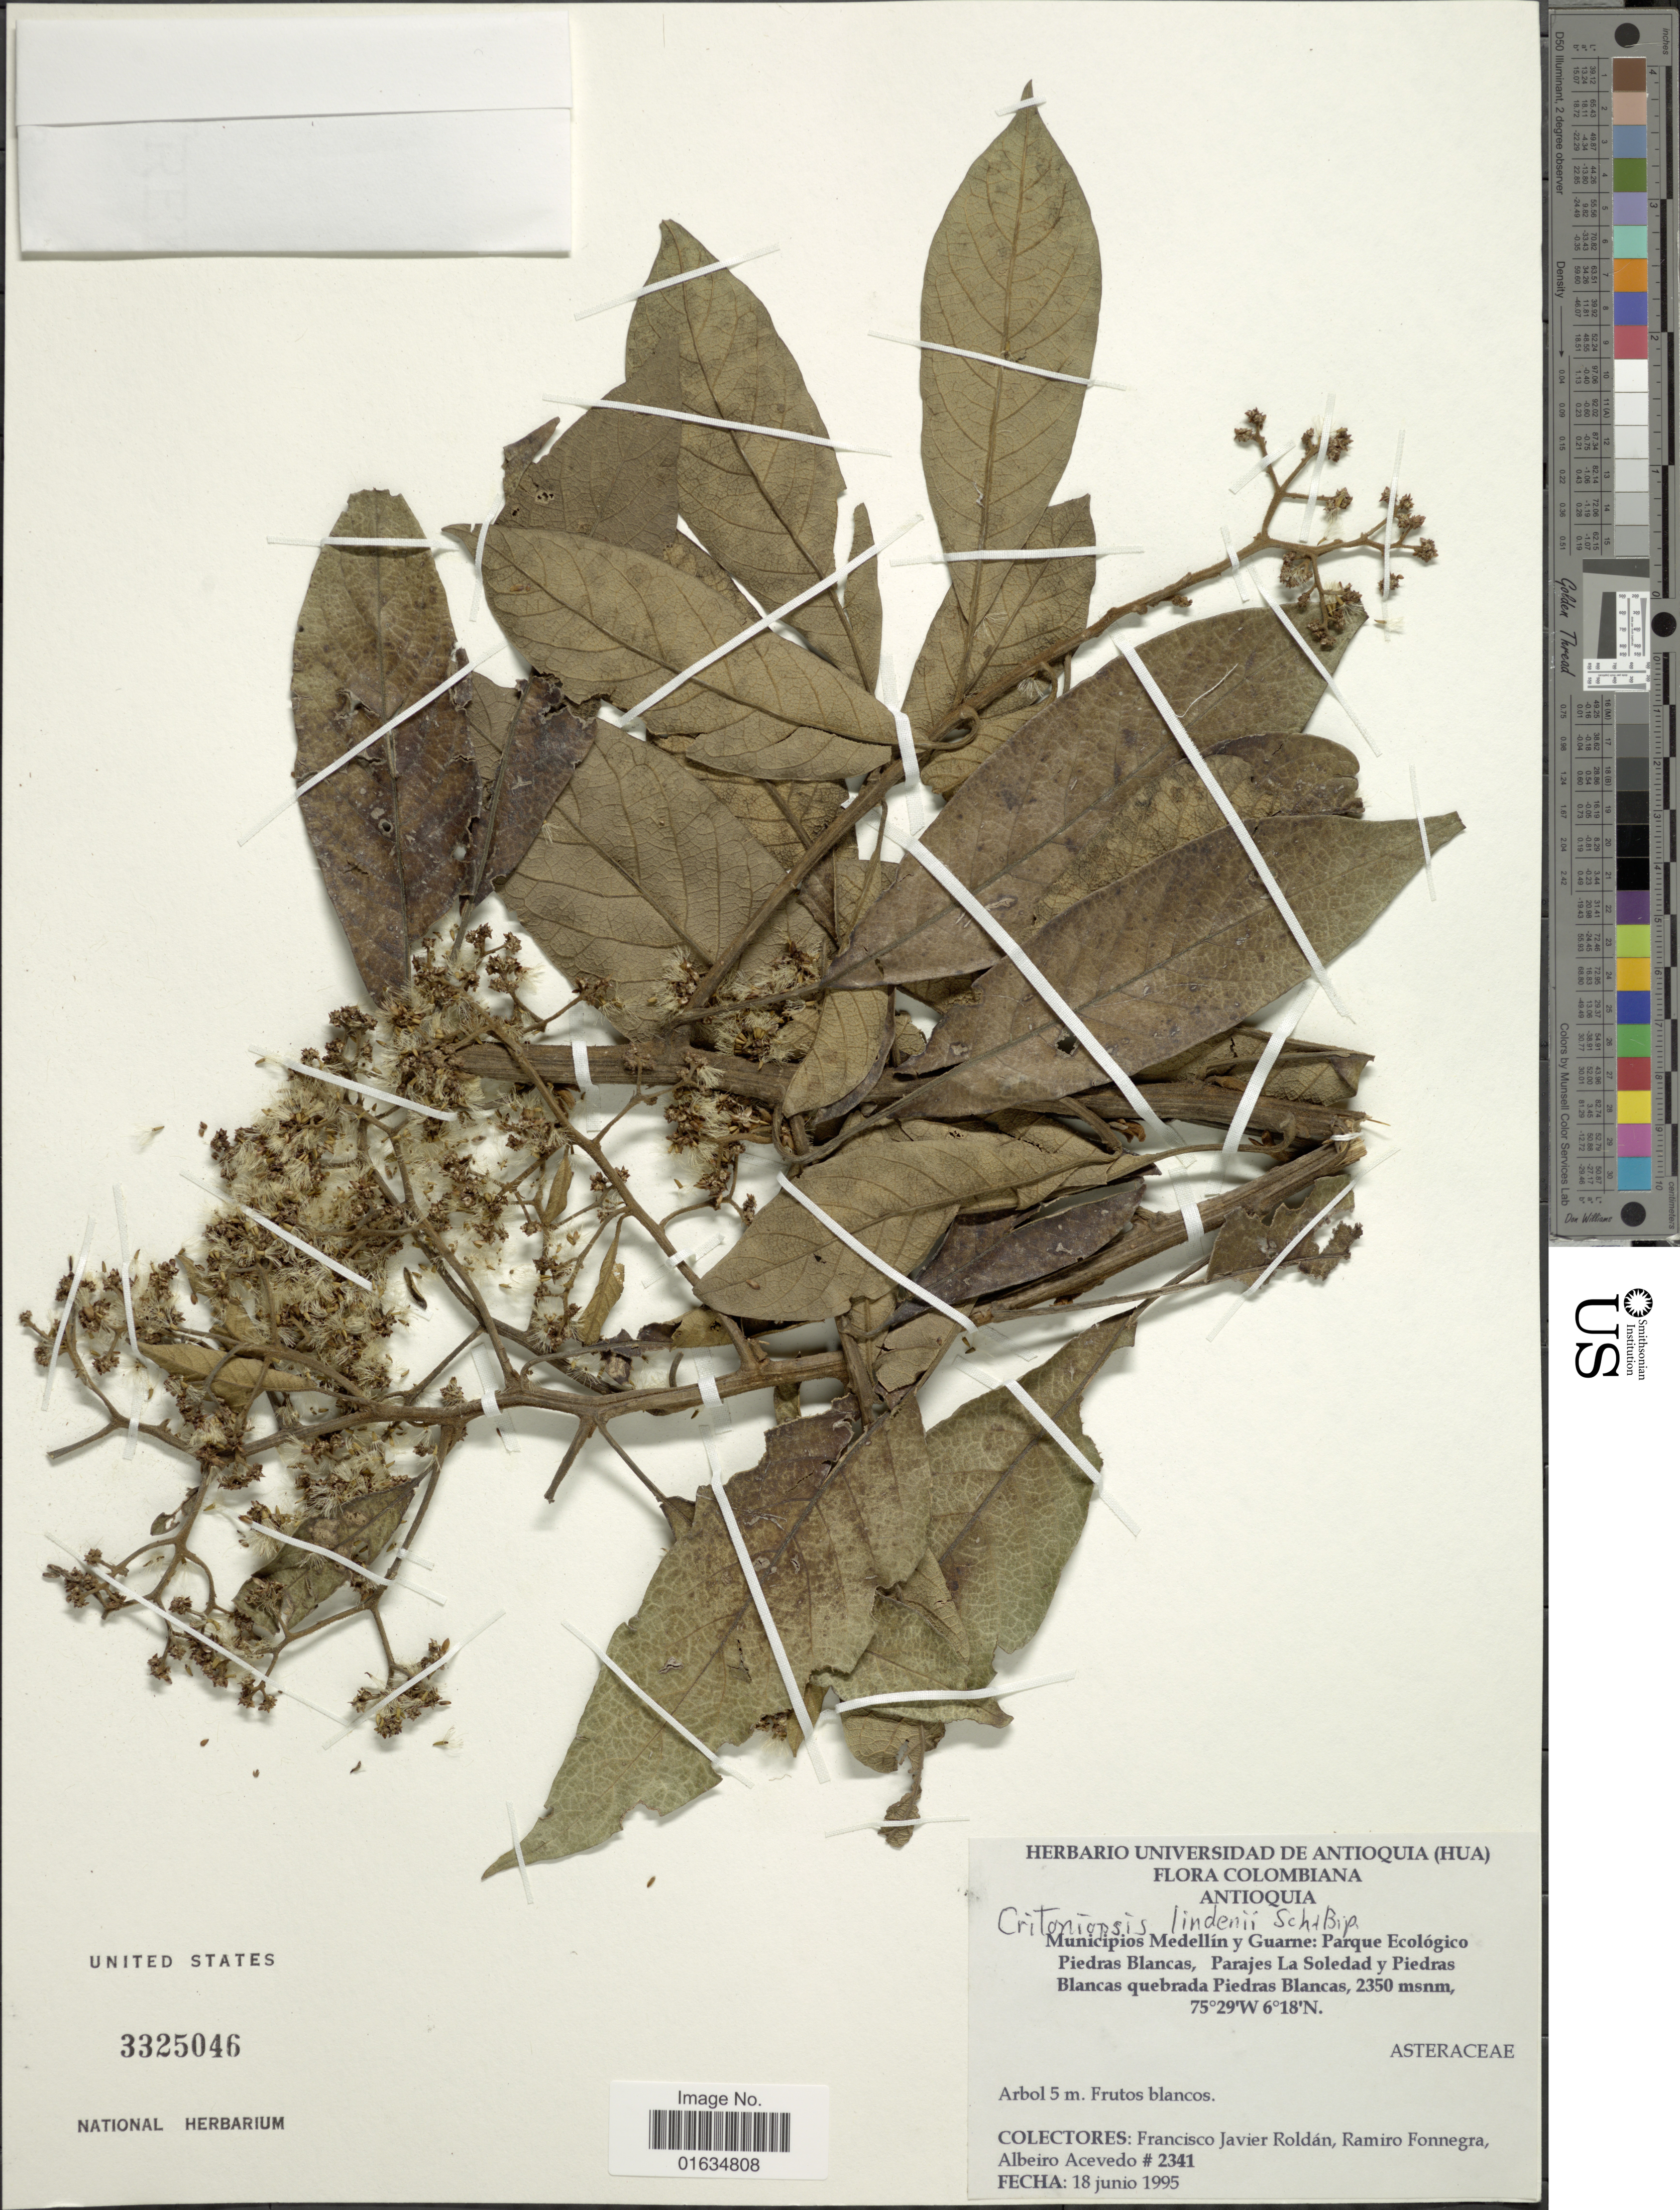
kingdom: Plantae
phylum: Tracheophyta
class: Magnoliopsida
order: Asterales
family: Asteraceae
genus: Critoniopsis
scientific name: Critoniopsis lindenii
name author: Sch. Bip.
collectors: F. J. Roldán, R. Fonnegra G. & A. Acevedo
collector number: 2341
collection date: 1995-06-18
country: Colombia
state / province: Antioquia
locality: Municipio Medellin y Guarne: parque Ecológico Piedras Blancas, Parajes La Soledad y Piedras Blancas quebrada Piedras Blancas.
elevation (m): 2350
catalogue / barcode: US 3325046